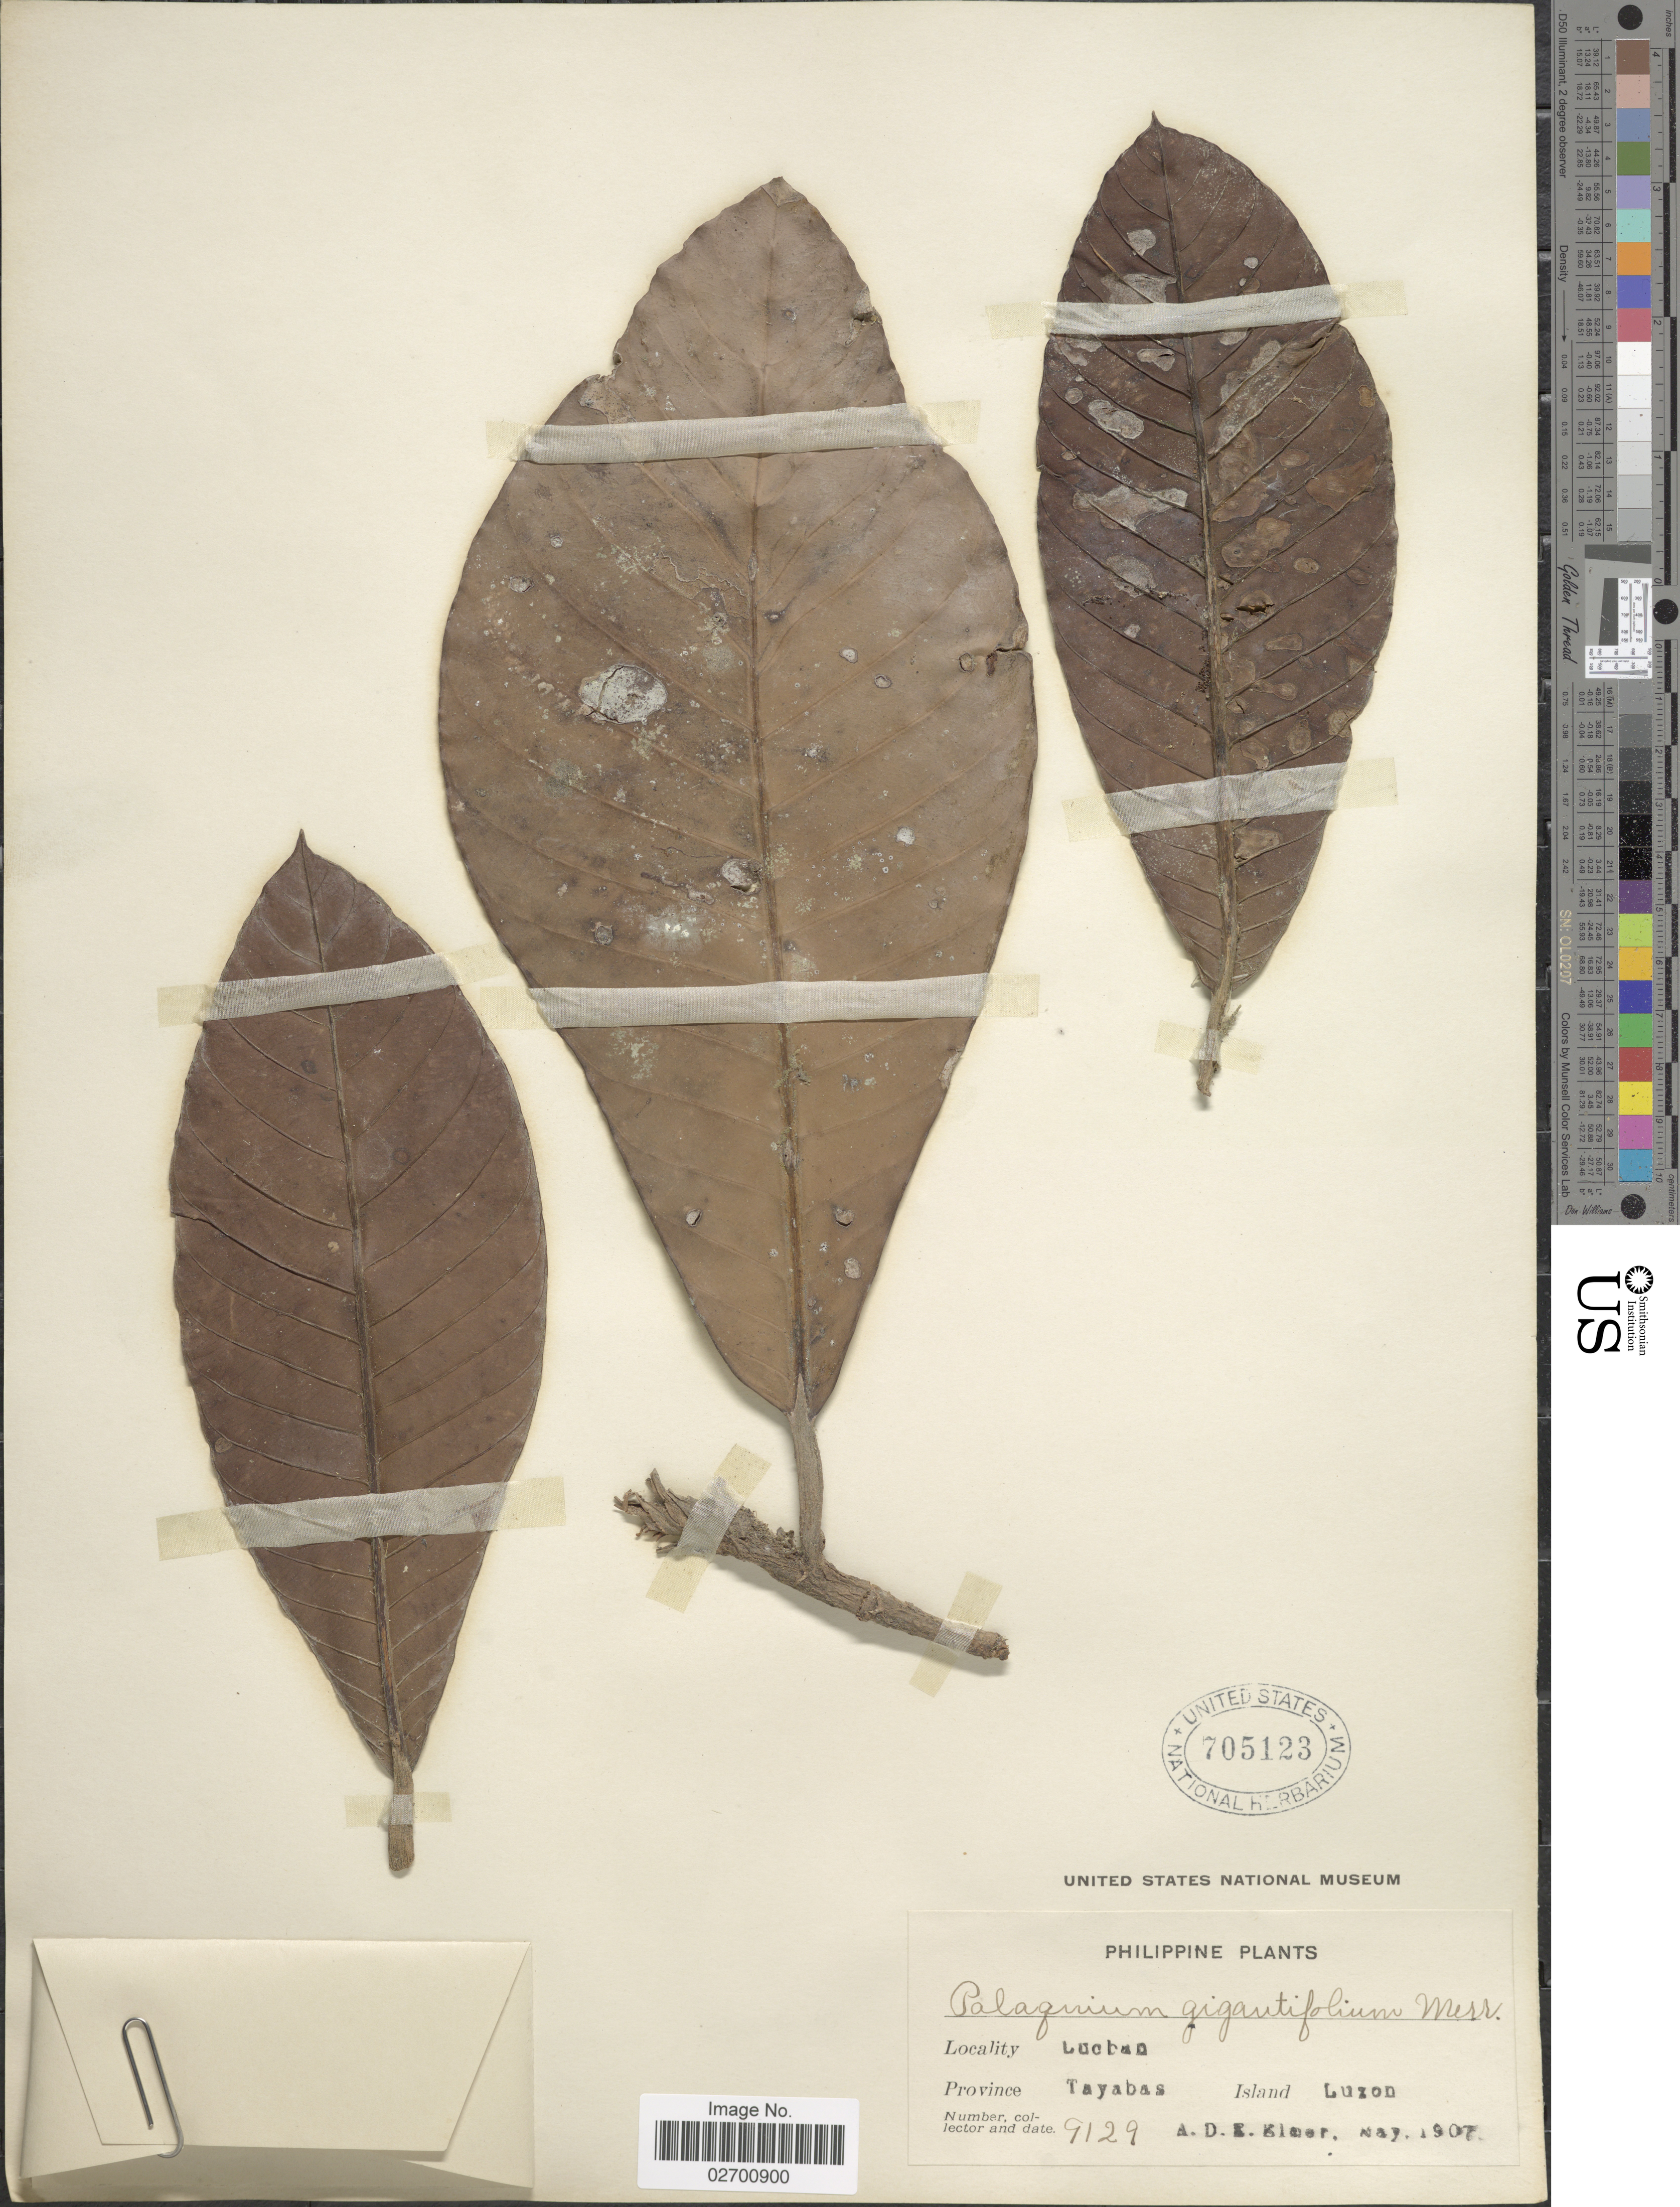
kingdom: Plantae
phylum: Tracheophyta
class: Magnoliopsida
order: Ericales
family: Sapotaceae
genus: Palaquium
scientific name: Palaquium gigantifolium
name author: Merr.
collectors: A. D. E. Elmer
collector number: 9129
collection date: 1907-05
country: Philippines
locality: Lucban. Province Tayabas. Island Luzon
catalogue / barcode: US 705123